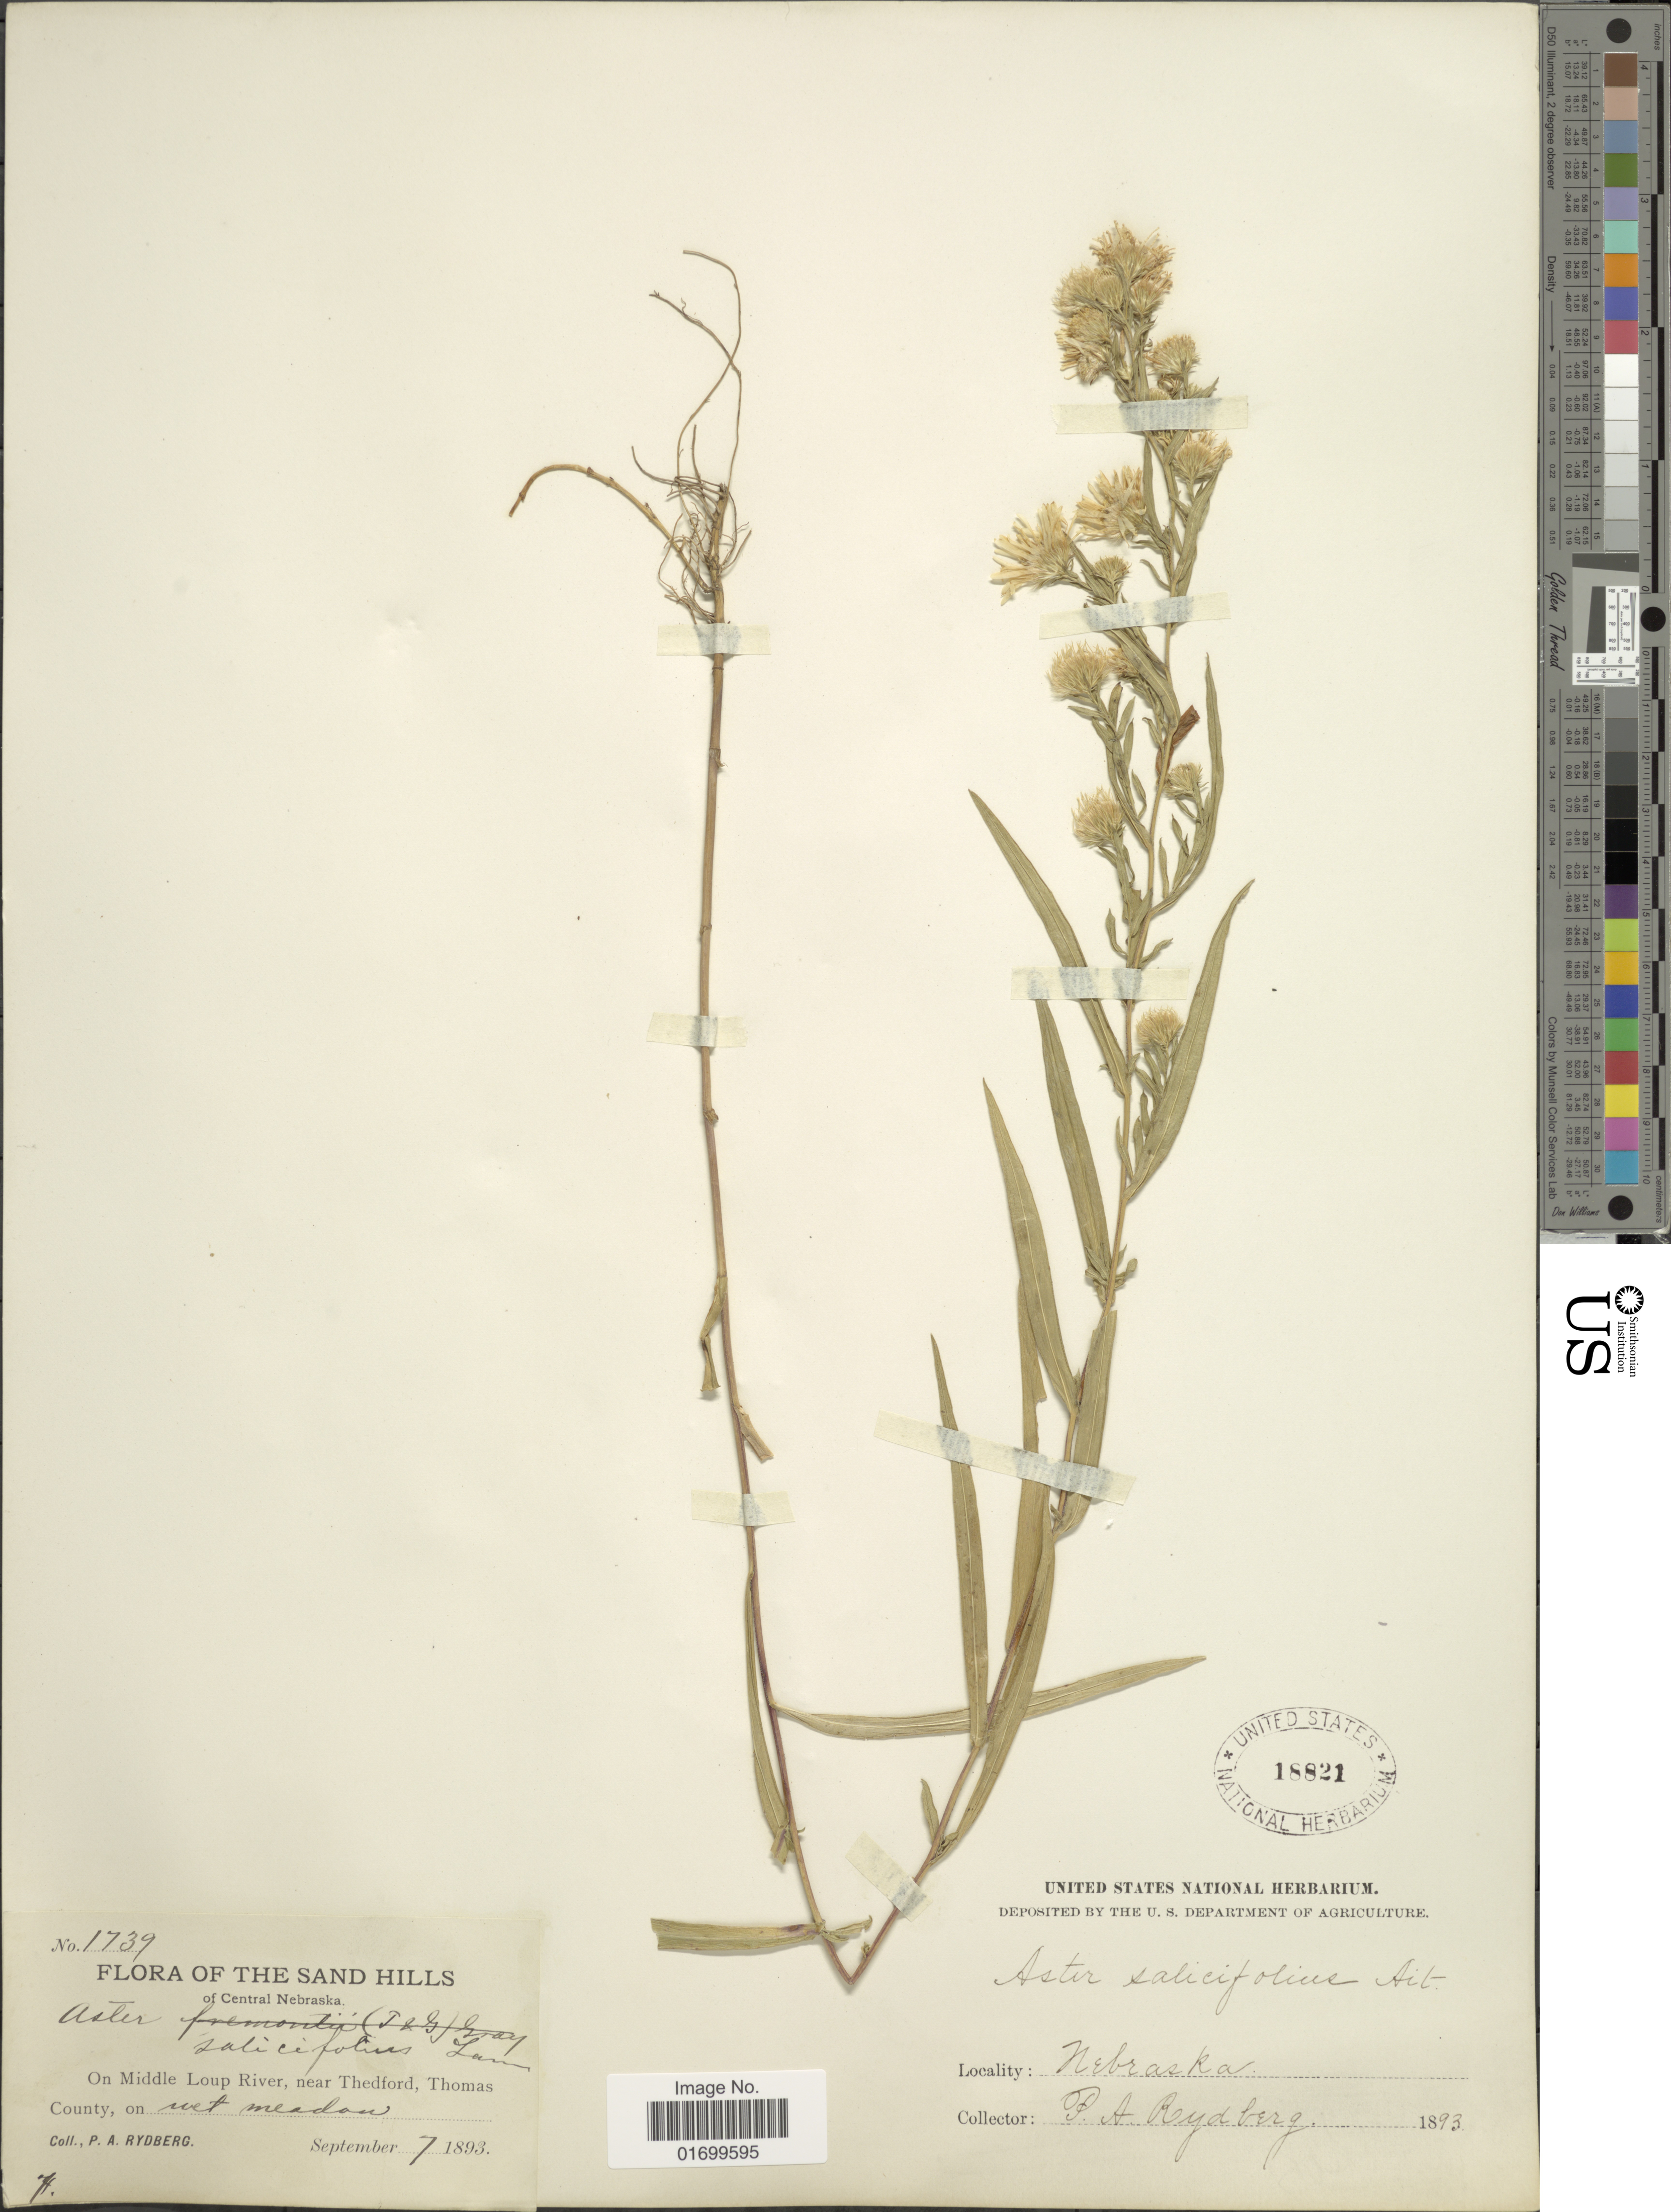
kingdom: Plantae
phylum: Tracheophyta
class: Magnoliopsida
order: Asterales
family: Asteraceae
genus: Symphyotrichum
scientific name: Symphyotrichum hesperium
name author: (A. Gray) Á. Löve & D. Löve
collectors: P. A. Rydberg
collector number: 1739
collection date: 1893-09-07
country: United States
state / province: Nebraska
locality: The Sand Hills, Central Nebraska, on Middle Loup River, near Thedford, Thomas County, on wet meadow.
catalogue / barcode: US 18821